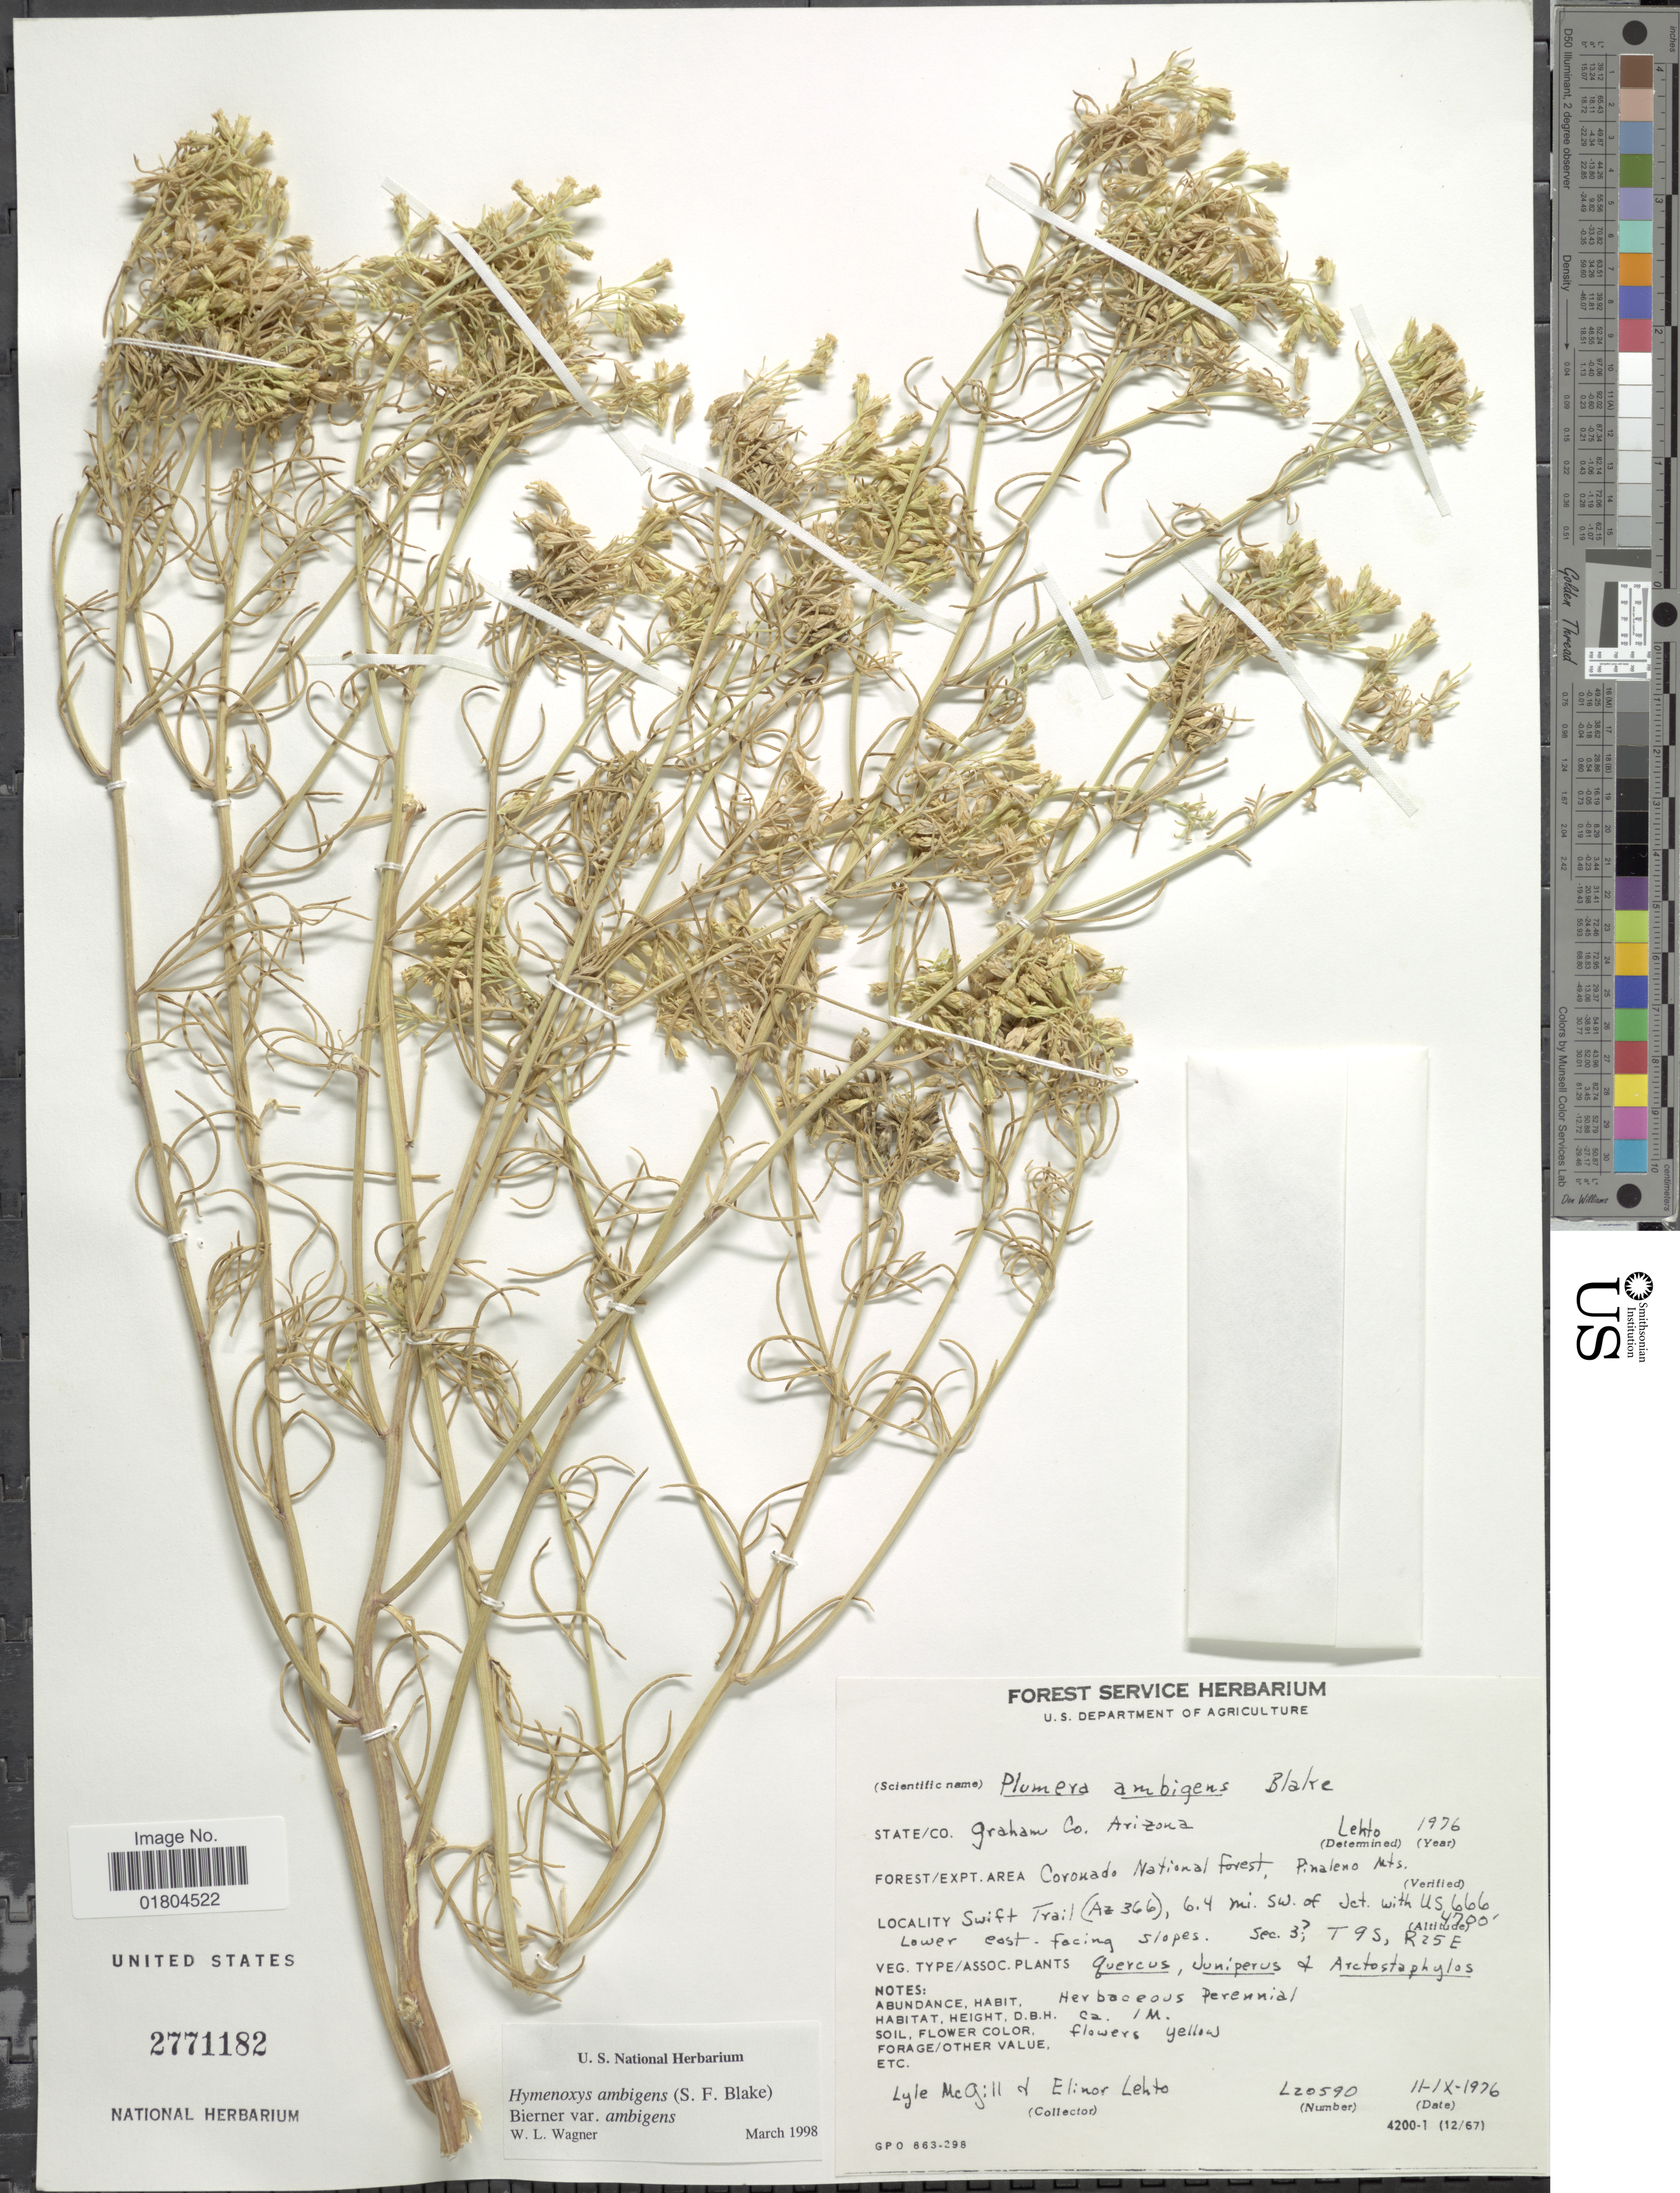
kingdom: Plantae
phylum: Tracheophyta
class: Magnoliopsida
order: Asterales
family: Asteraceae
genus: Hymenoxys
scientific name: Hymenoxys ambigens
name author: (S.F. Blake) Bierner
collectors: L. McGill & E. Lehto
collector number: L20590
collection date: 1976-09-11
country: United States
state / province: Arizona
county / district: Graham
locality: Graham Co. Coronado National Forest, Pinaleno Mts. Swift Trail (Az 366), 6.4 mi. SW. of Jct. with US 666. Lower east facing slopes. Sec. 3 [unsure placement] T9S, R25E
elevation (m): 1433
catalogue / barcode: US 2771182